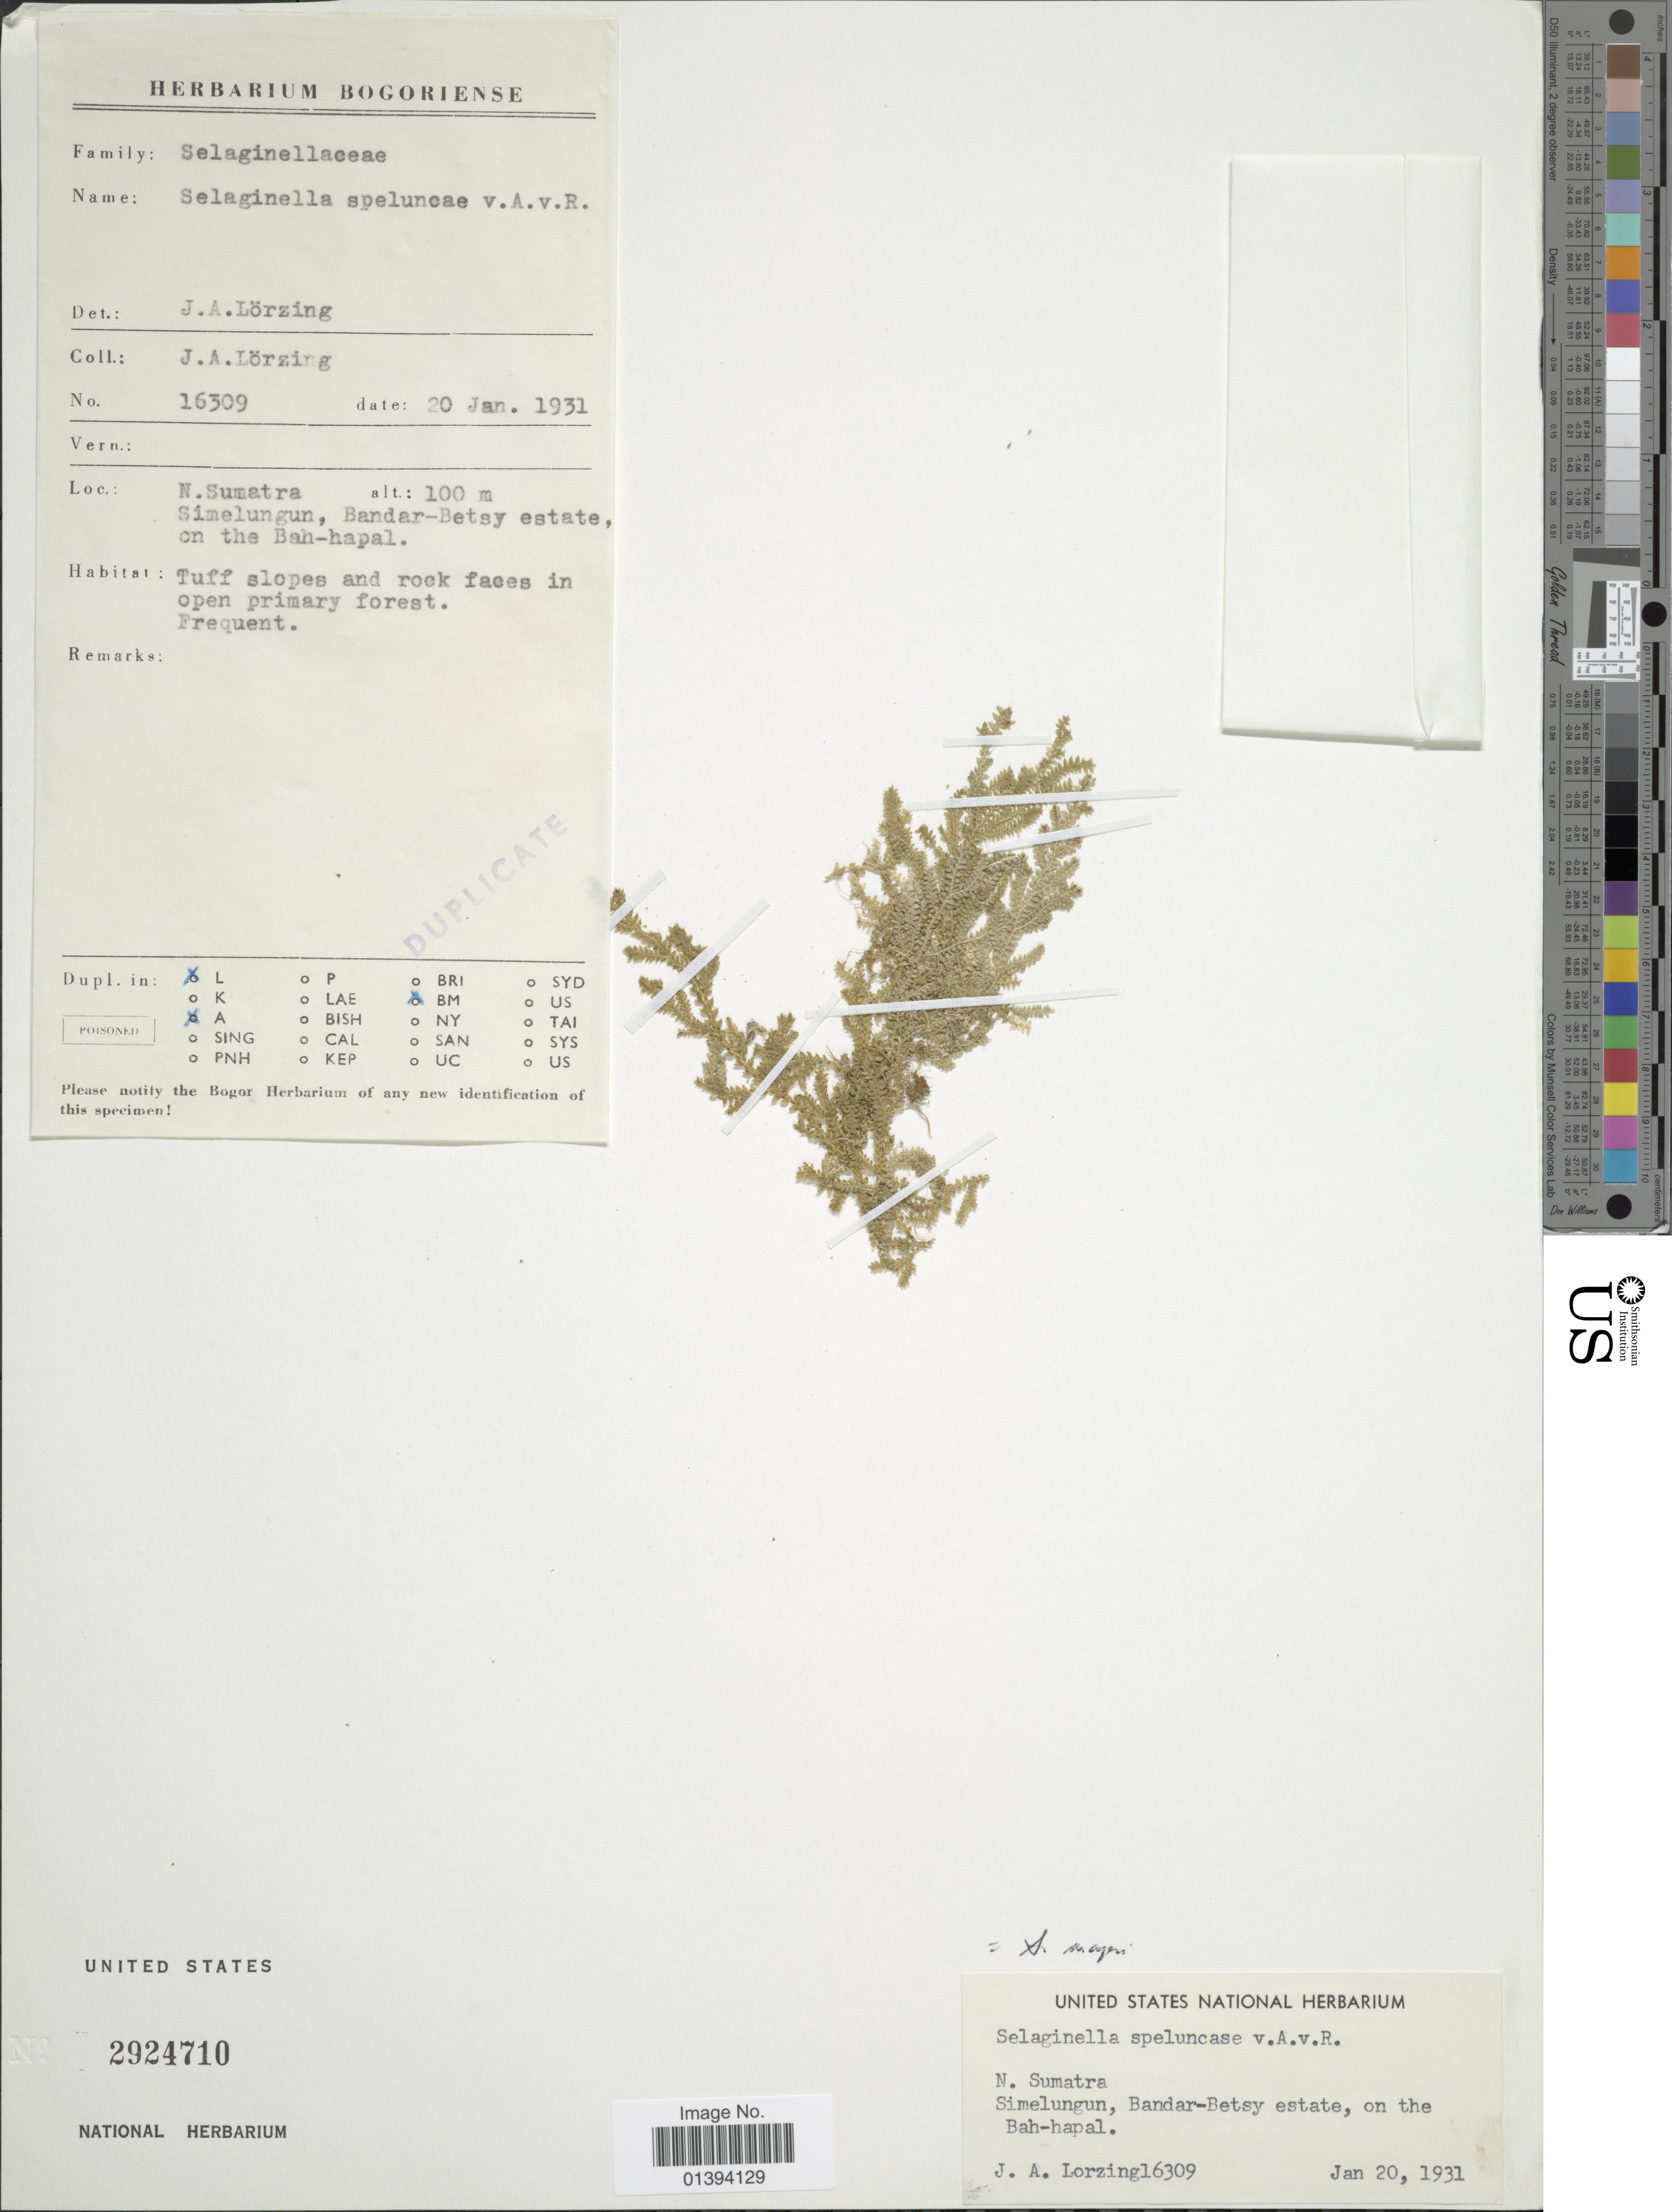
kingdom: Plantae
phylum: Tracheophyta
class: Lycopodiopsida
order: Selaginellales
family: Selaginellaceae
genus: Selaginella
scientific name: Selaginella mayeri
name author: Hieron.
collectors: J. Lorzing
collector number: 16309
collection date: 1931-01-20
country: Indonesia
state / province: Sumatra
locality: N. Sumatra, Simelungun, Bandar-Betsy estate, on the Bah-hapal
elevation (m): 100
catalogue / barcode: US 2924710